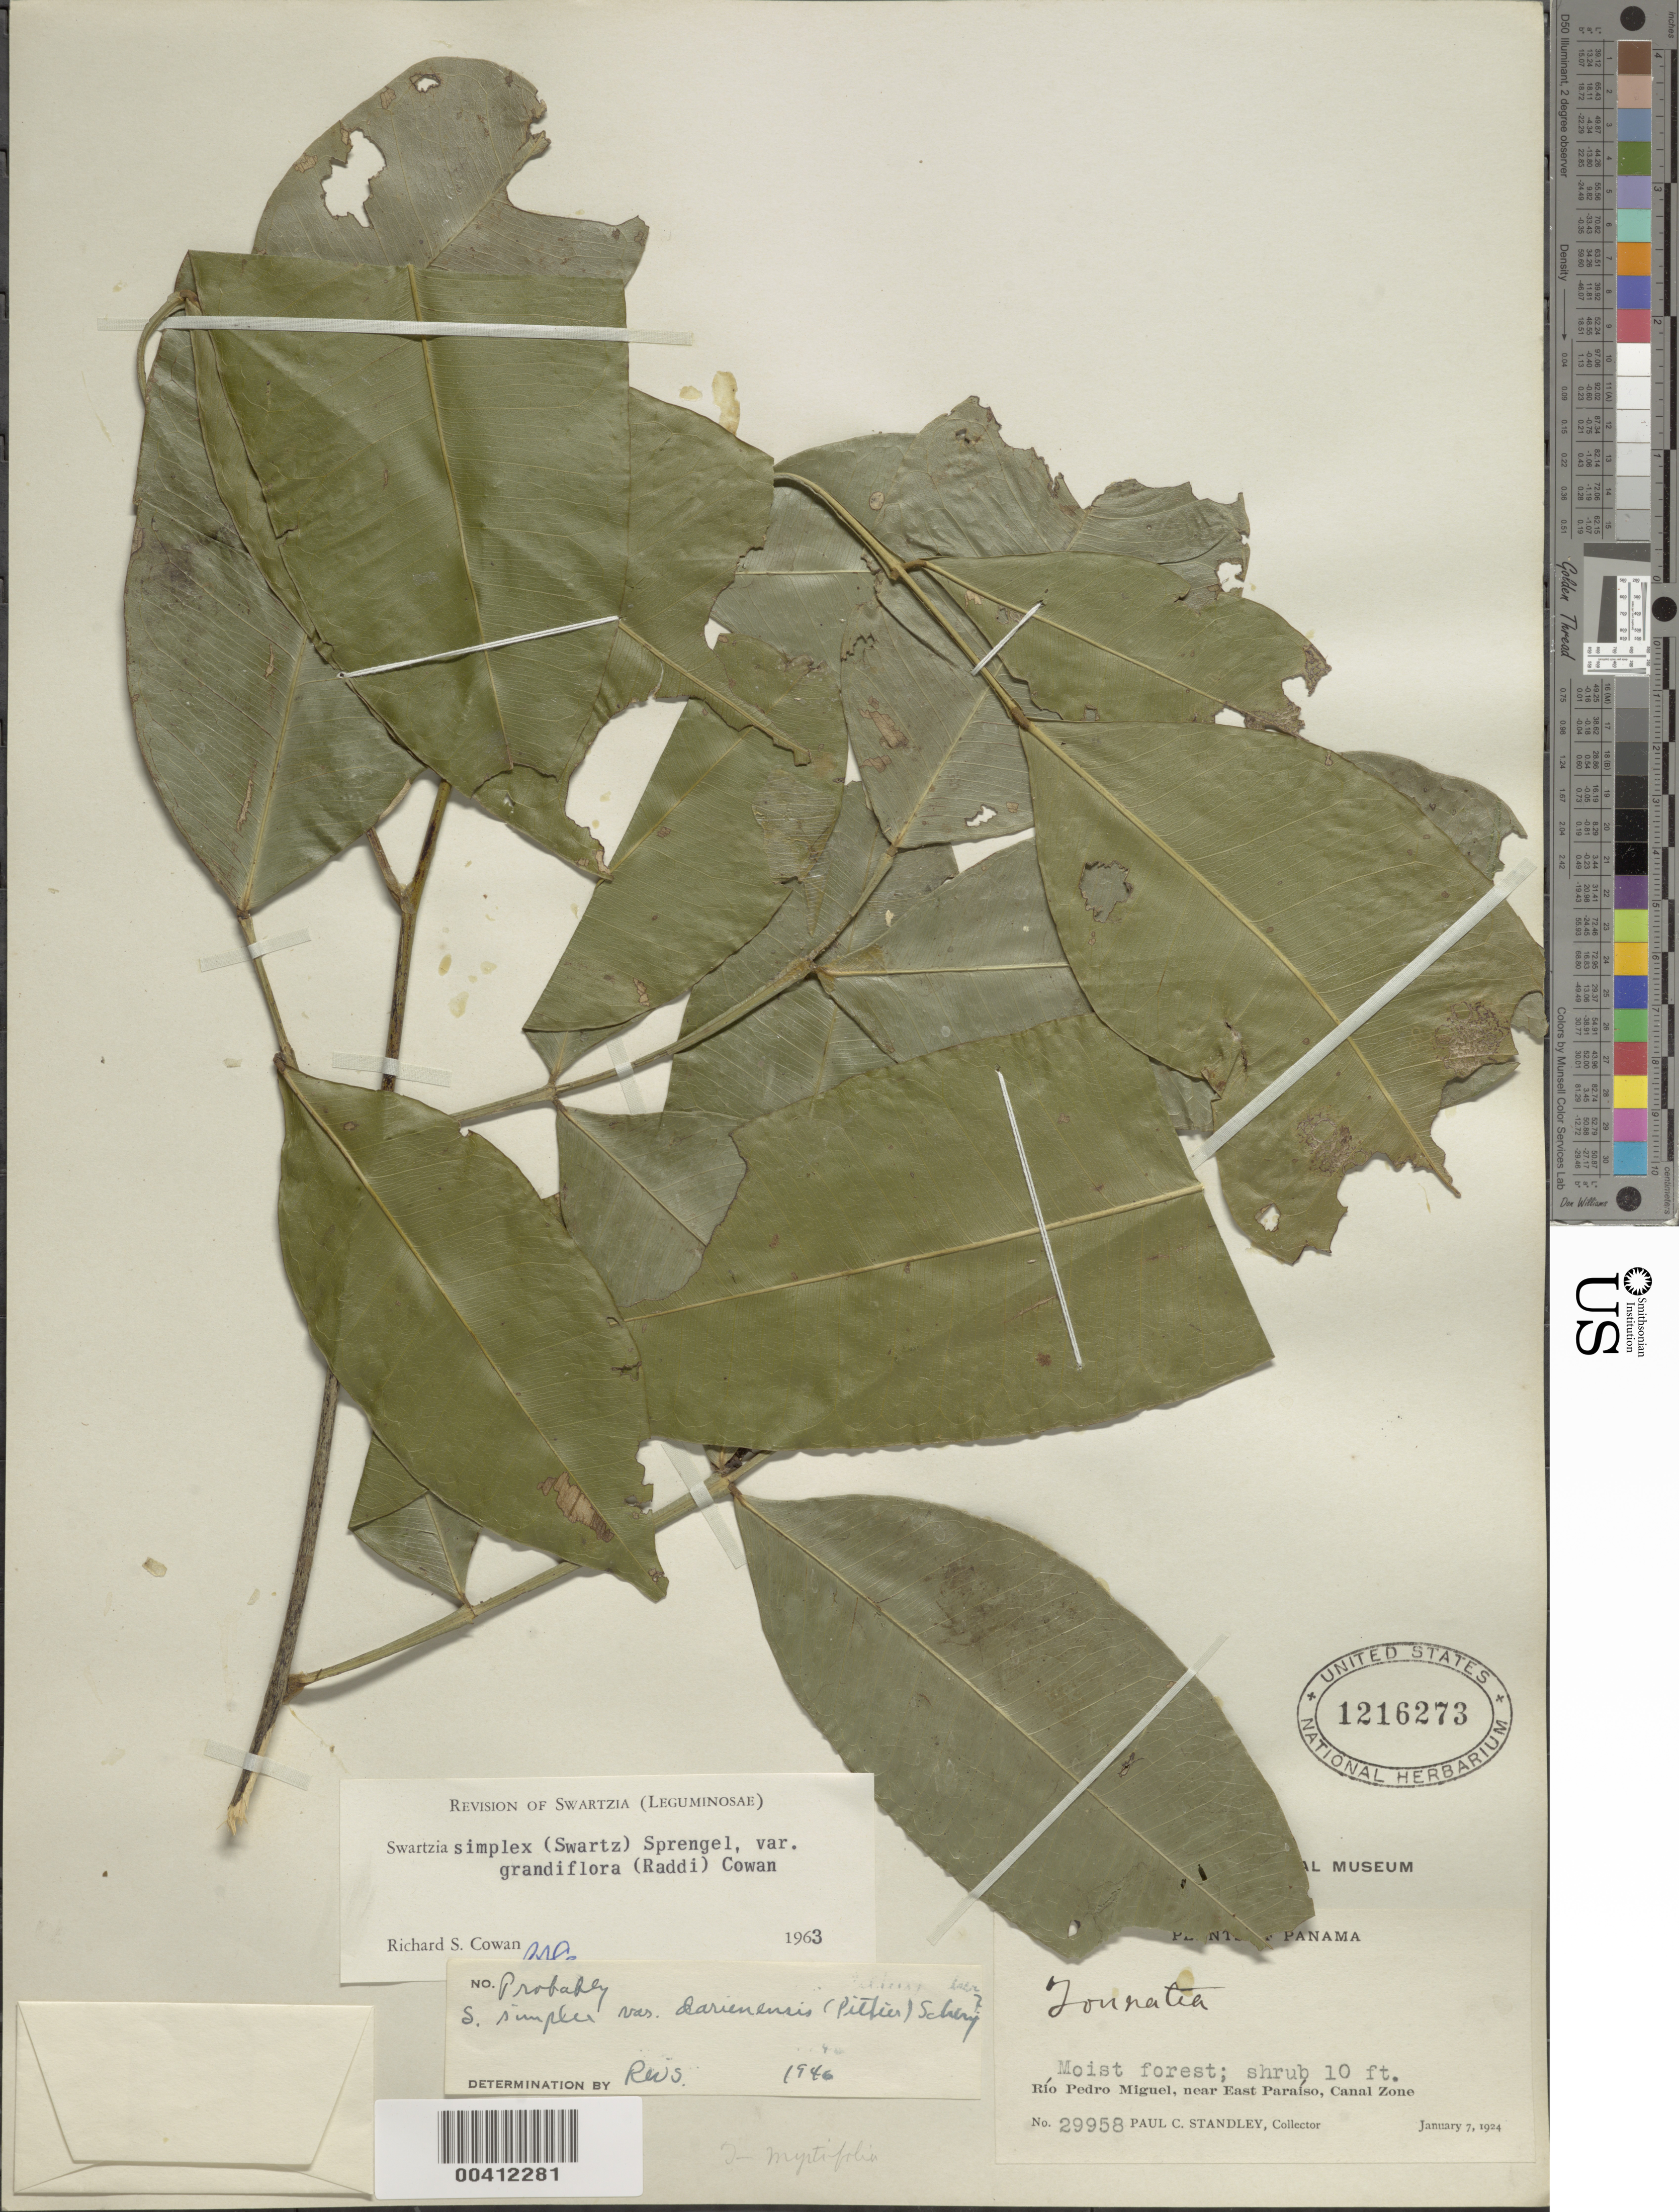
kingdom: Plantae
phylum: Tracheophyta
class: Magnoliopsida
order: Fabales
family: Fabaceae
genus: Swartzia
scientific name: Swartzia simplex var. grandiflora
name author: (Raddi) R.S. Cowan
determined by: Cowan, R. S.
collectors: P. C. Standley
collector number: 29958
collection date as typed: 07 Jan 1924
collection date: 1924-01-07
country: Panama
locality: Rio Pedro Miguel, near E Paraiso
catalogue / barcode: US 1216273